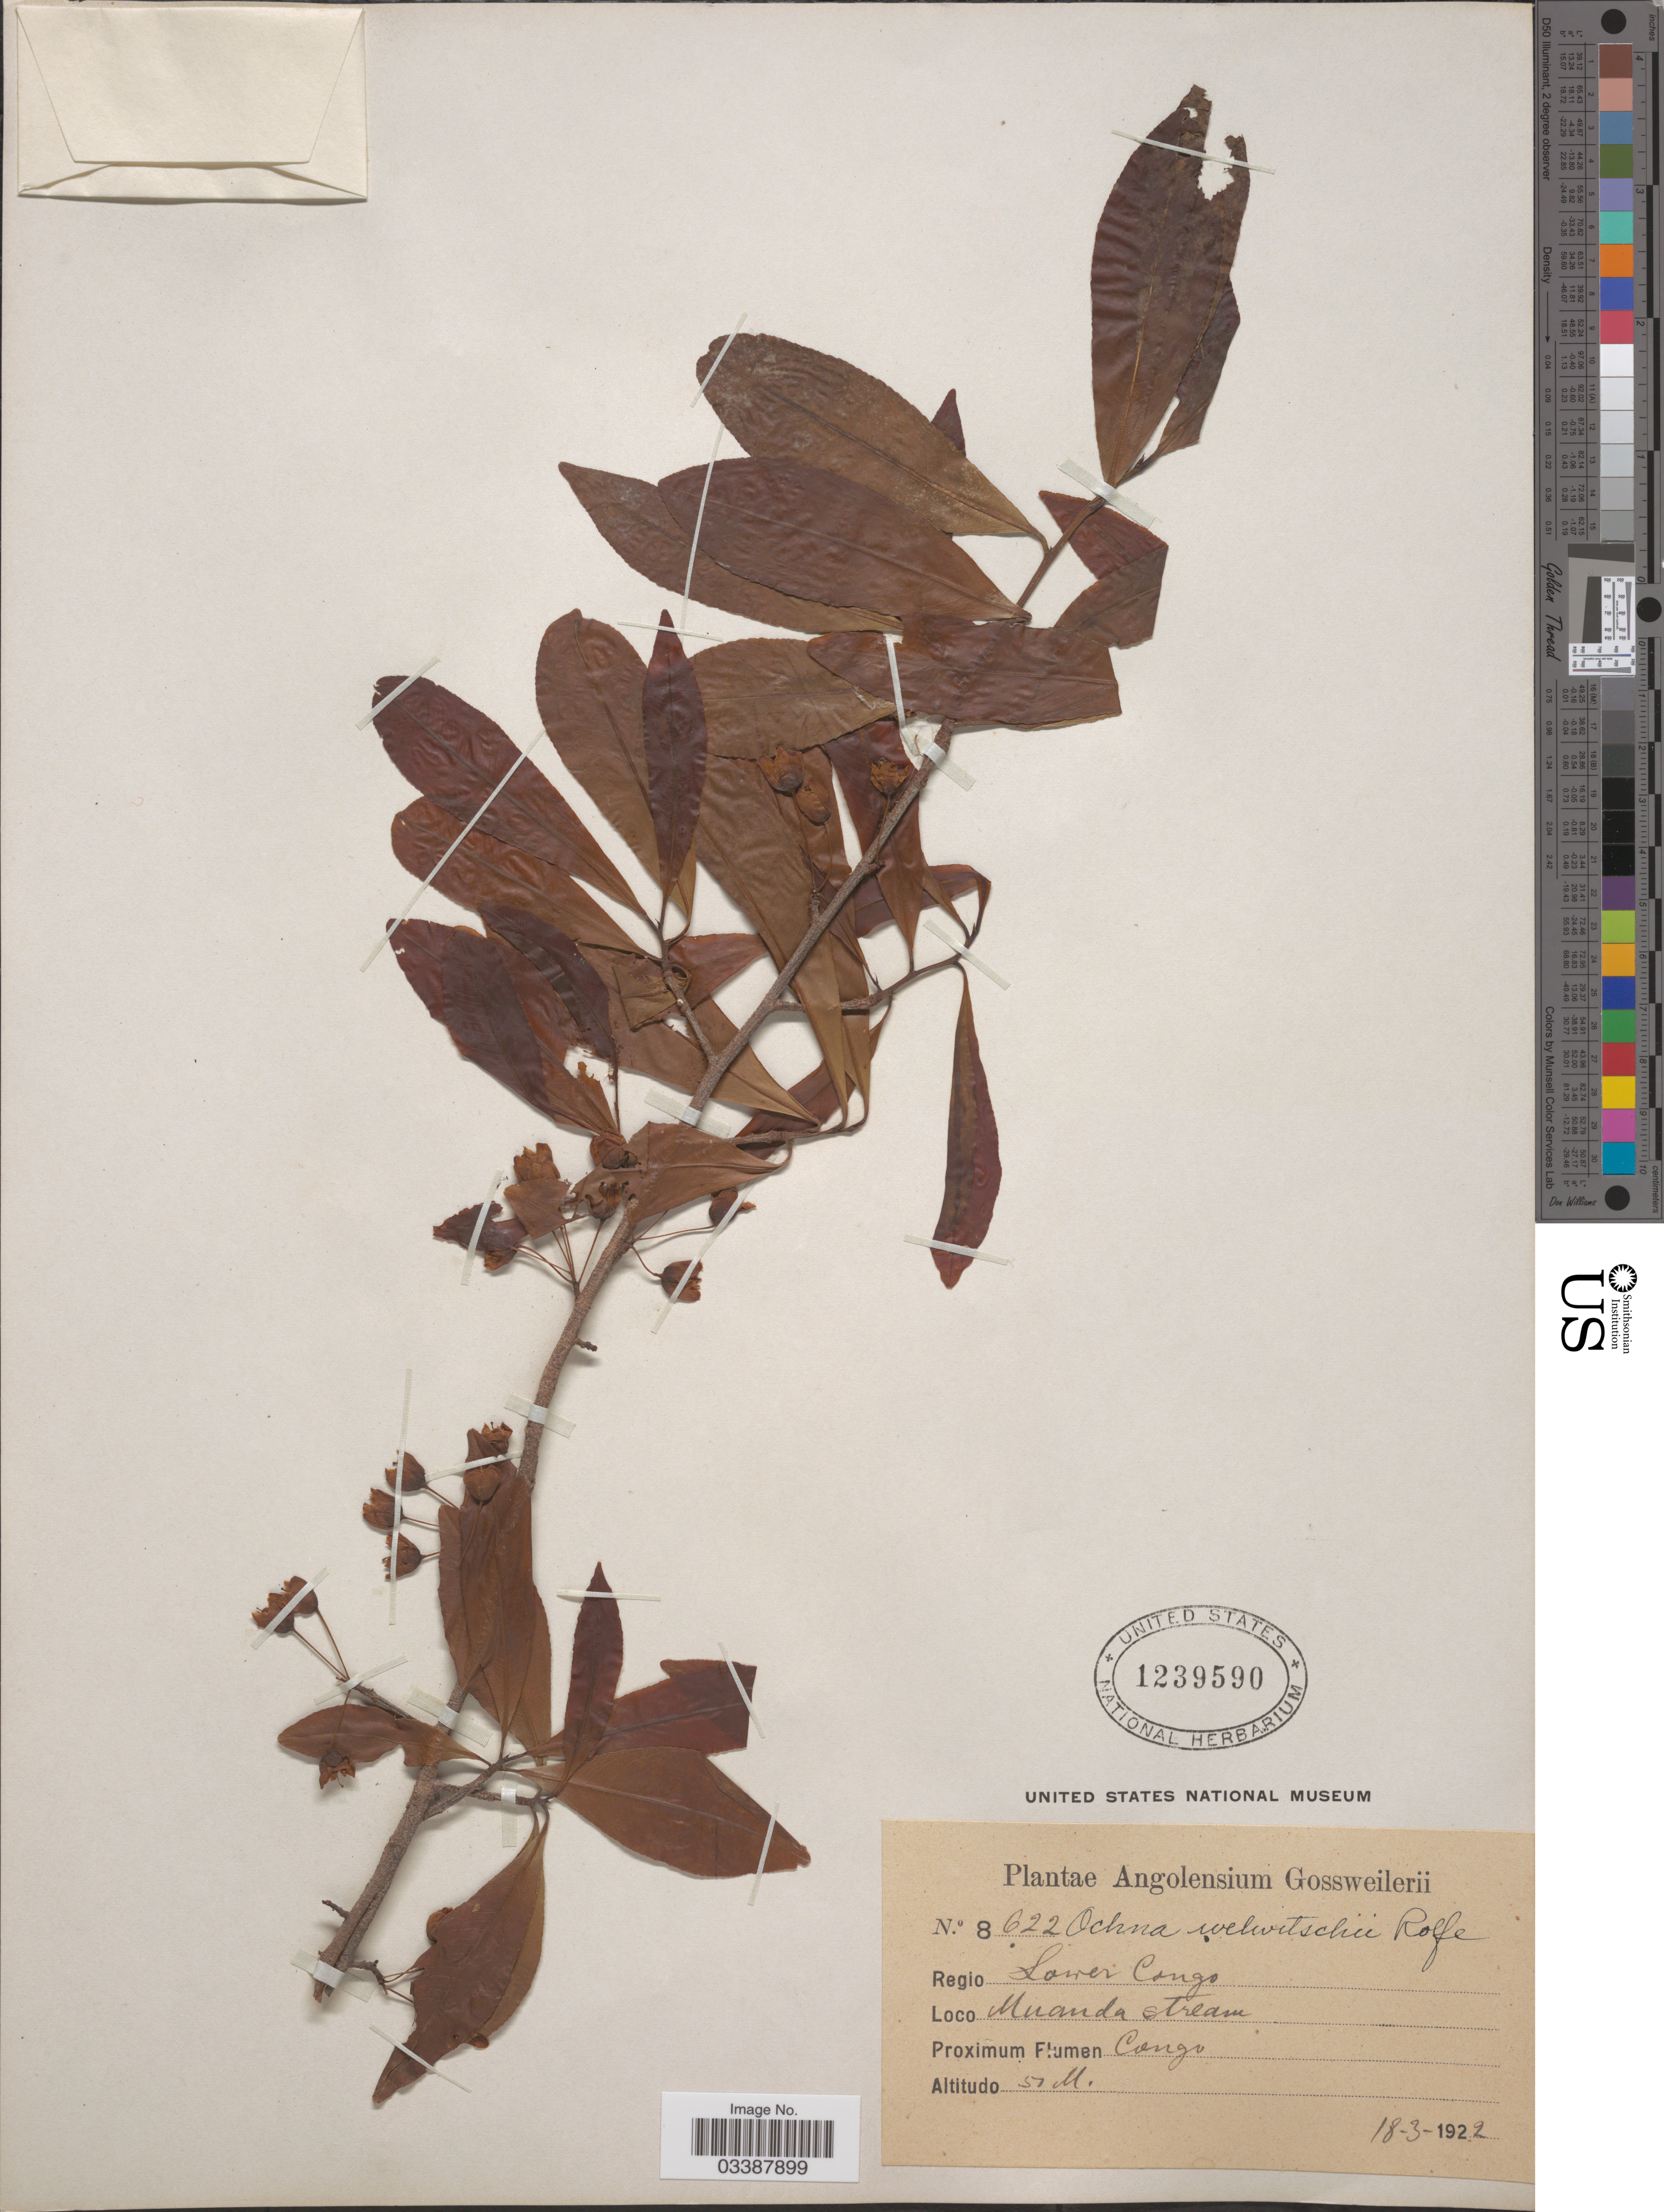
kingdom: Plantae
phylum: Tracheophyta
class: Magnoliopsida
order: Malpighiales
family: Ochnaceae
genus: Ochna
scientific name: Ochna afzelii subsp. mechowiana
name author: (O. Hoffm.) N. Robson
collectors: -. Gossweiler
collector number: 8622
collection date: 1922-03-18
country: Angola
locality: Regio Lower Congo. Muanda stream. Congo.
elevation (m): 50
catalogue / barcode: US 1239590